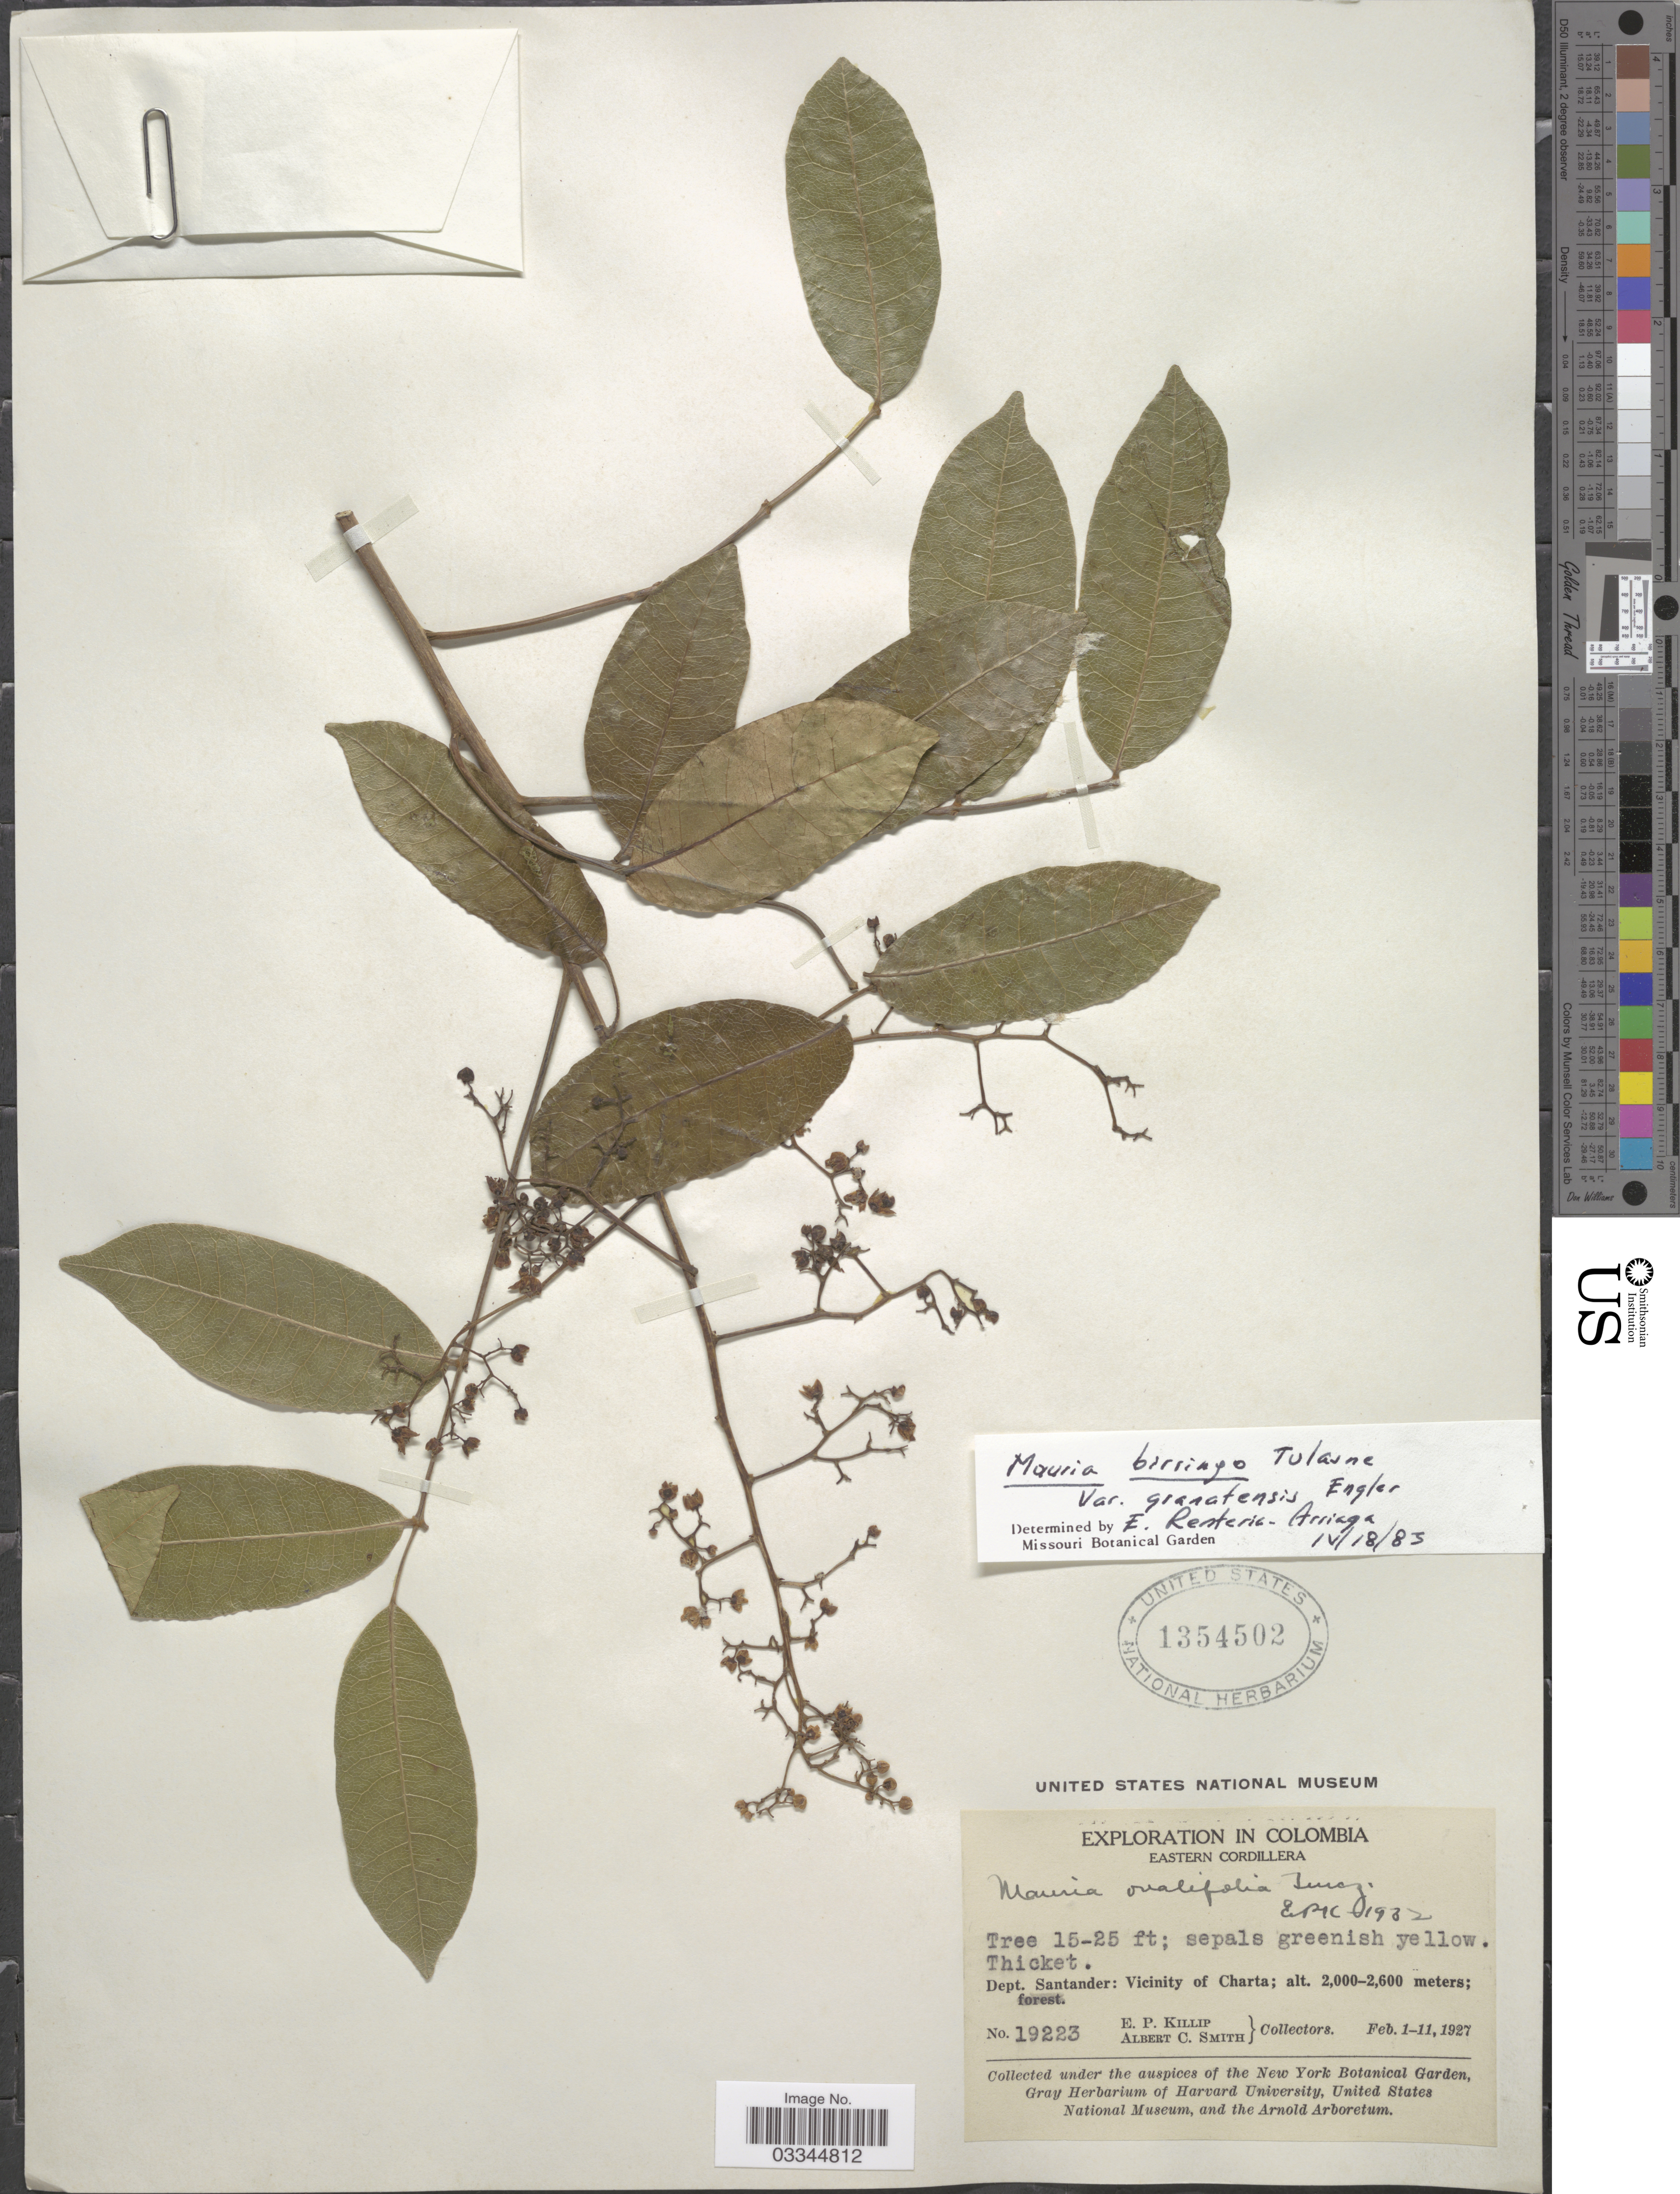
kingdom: Plantae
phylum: Tracheophyta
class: Magnoliopsida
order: Sapindales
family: Anacardiaceae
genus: Mauria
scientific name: Mauria biringo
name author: Tul.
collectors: E. P. Killip & A. C. Smith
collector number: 19223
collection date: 1927-02-01/1927-02-11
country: Colombia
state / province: Santander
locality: Eastern Cordillera, Dept. Santander: Vicinity of Charta.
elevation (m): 2000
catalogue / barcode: US 1354502